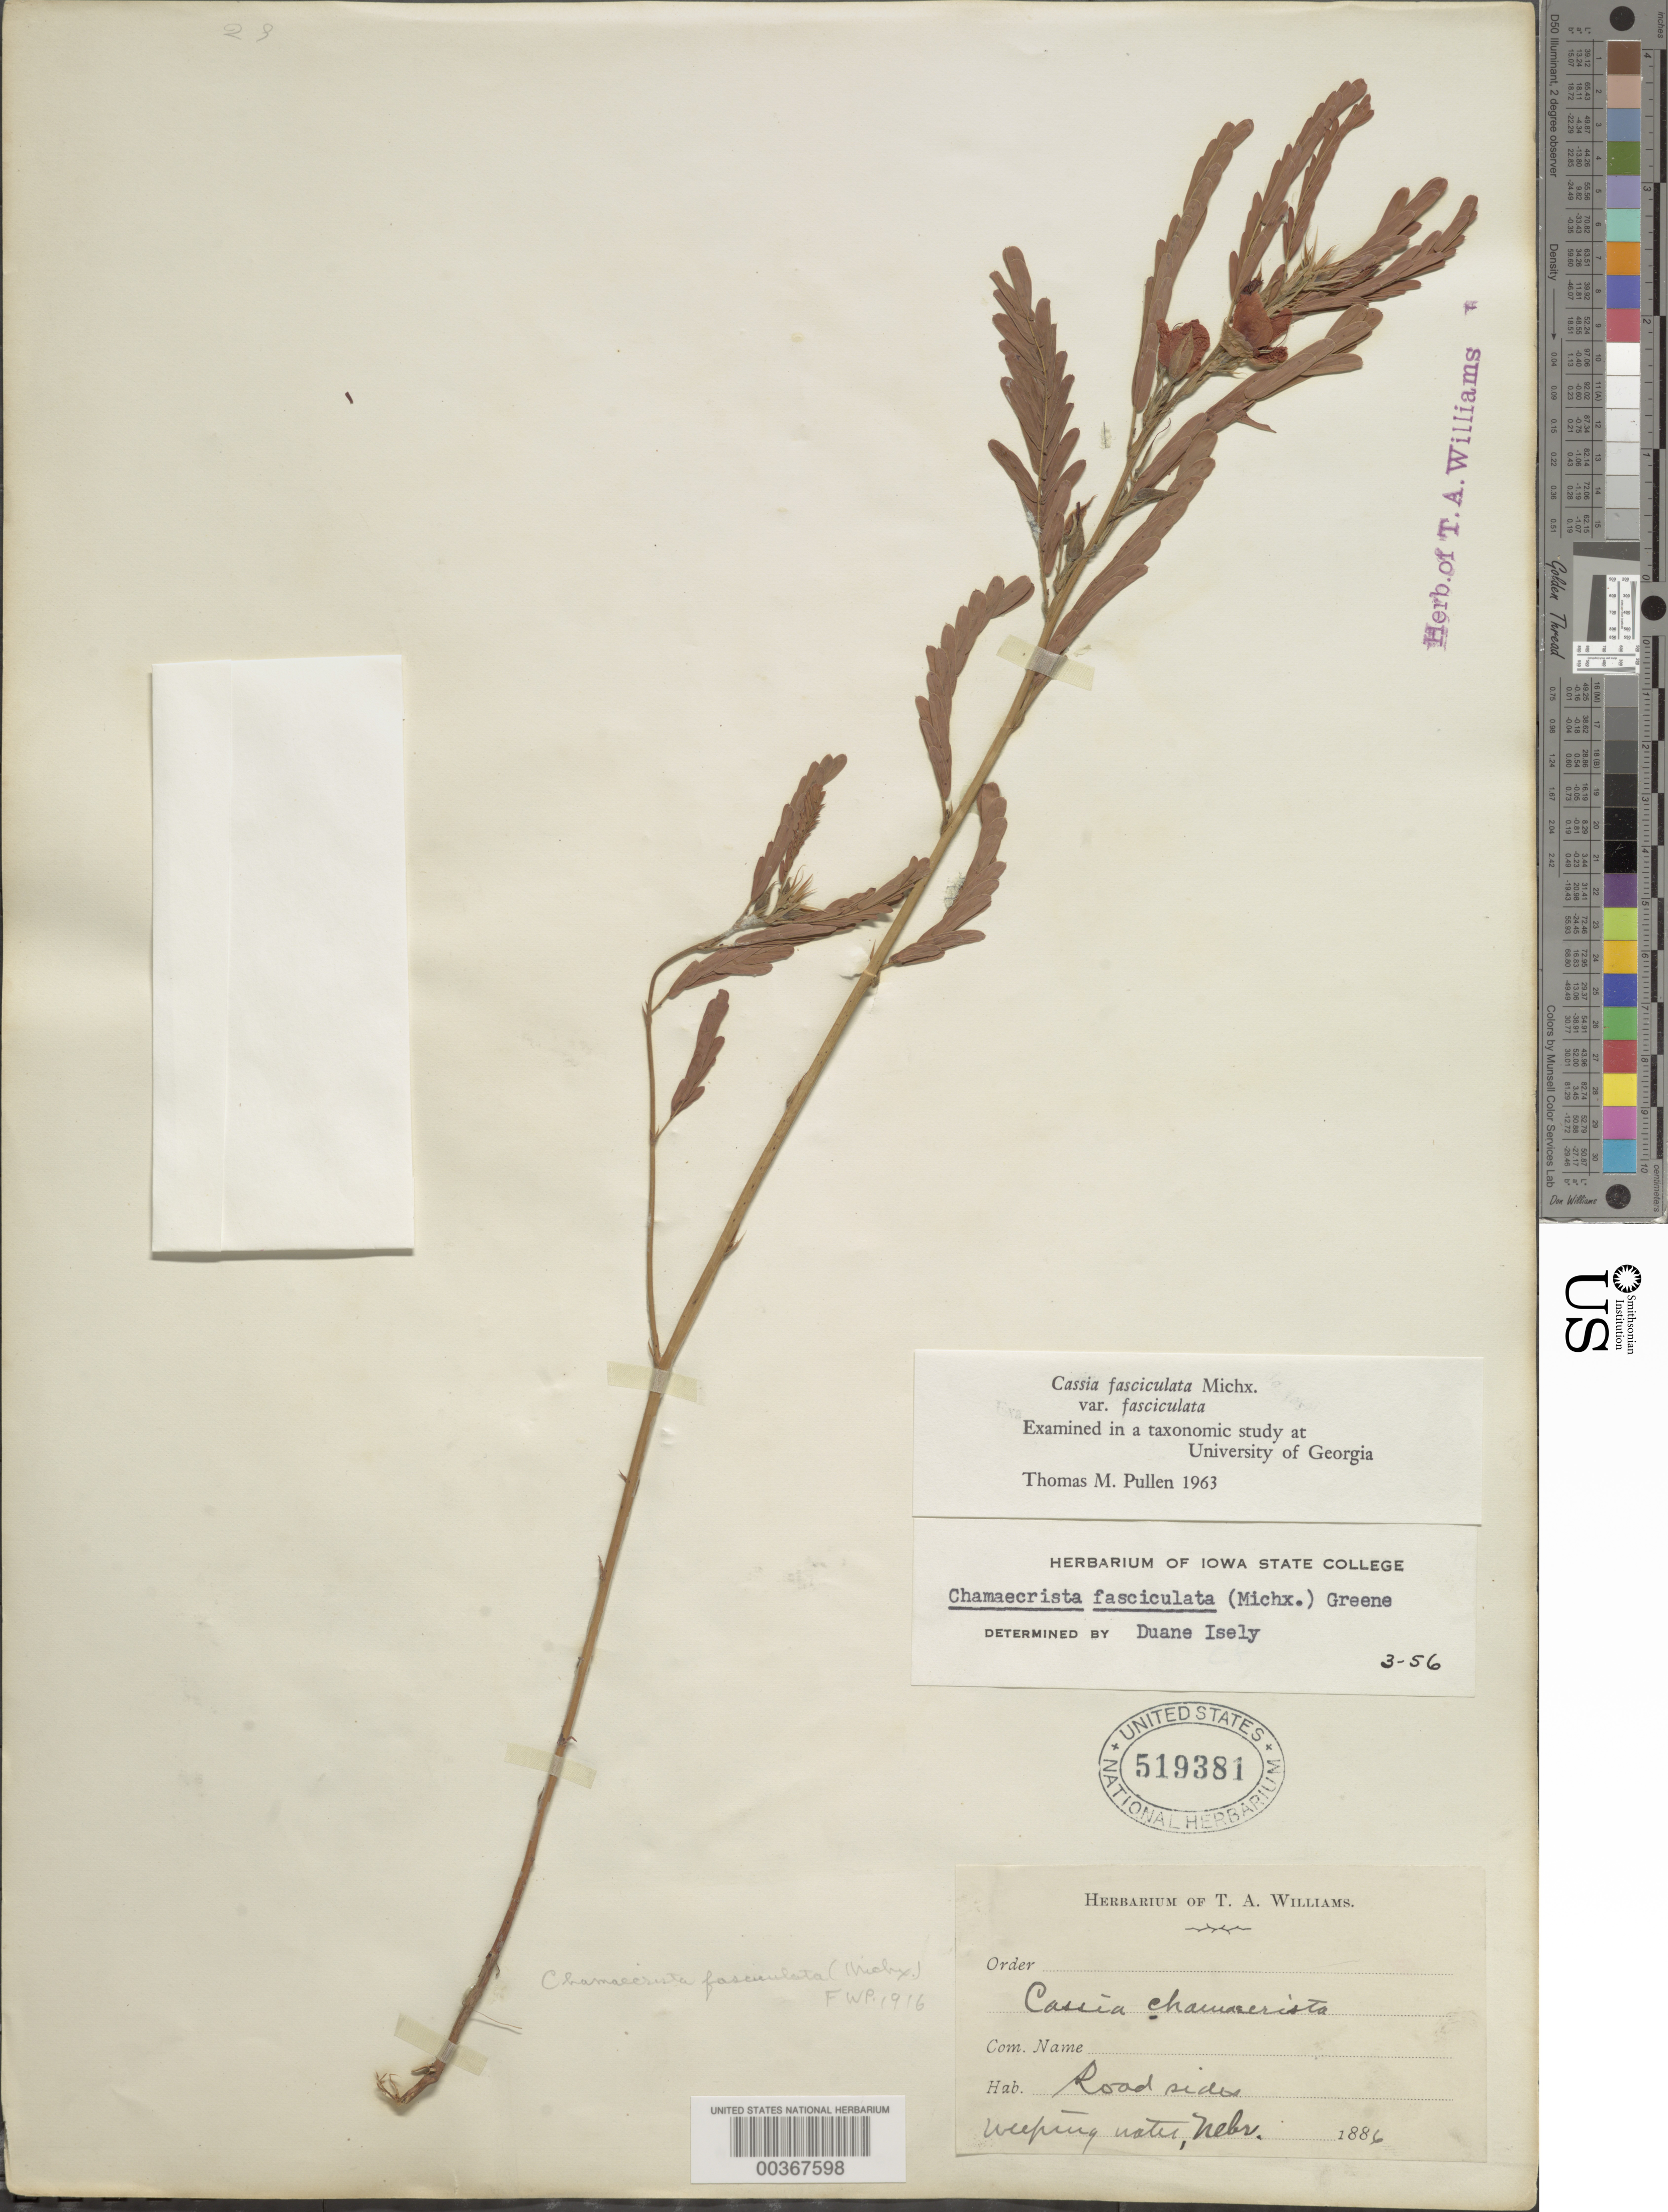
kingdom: Plantae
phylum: Tracheophyta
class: Magnoliopsida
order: Fabales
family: Fabaceae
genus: Chamaecrista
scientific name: Chamaecrista fasciculata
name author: (Michx.) Greene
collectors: T. A. Williams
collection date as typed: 1886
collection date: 1886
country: United States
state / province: Nebraska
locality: Weeping water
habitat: Roadsides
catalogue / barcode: US 519381